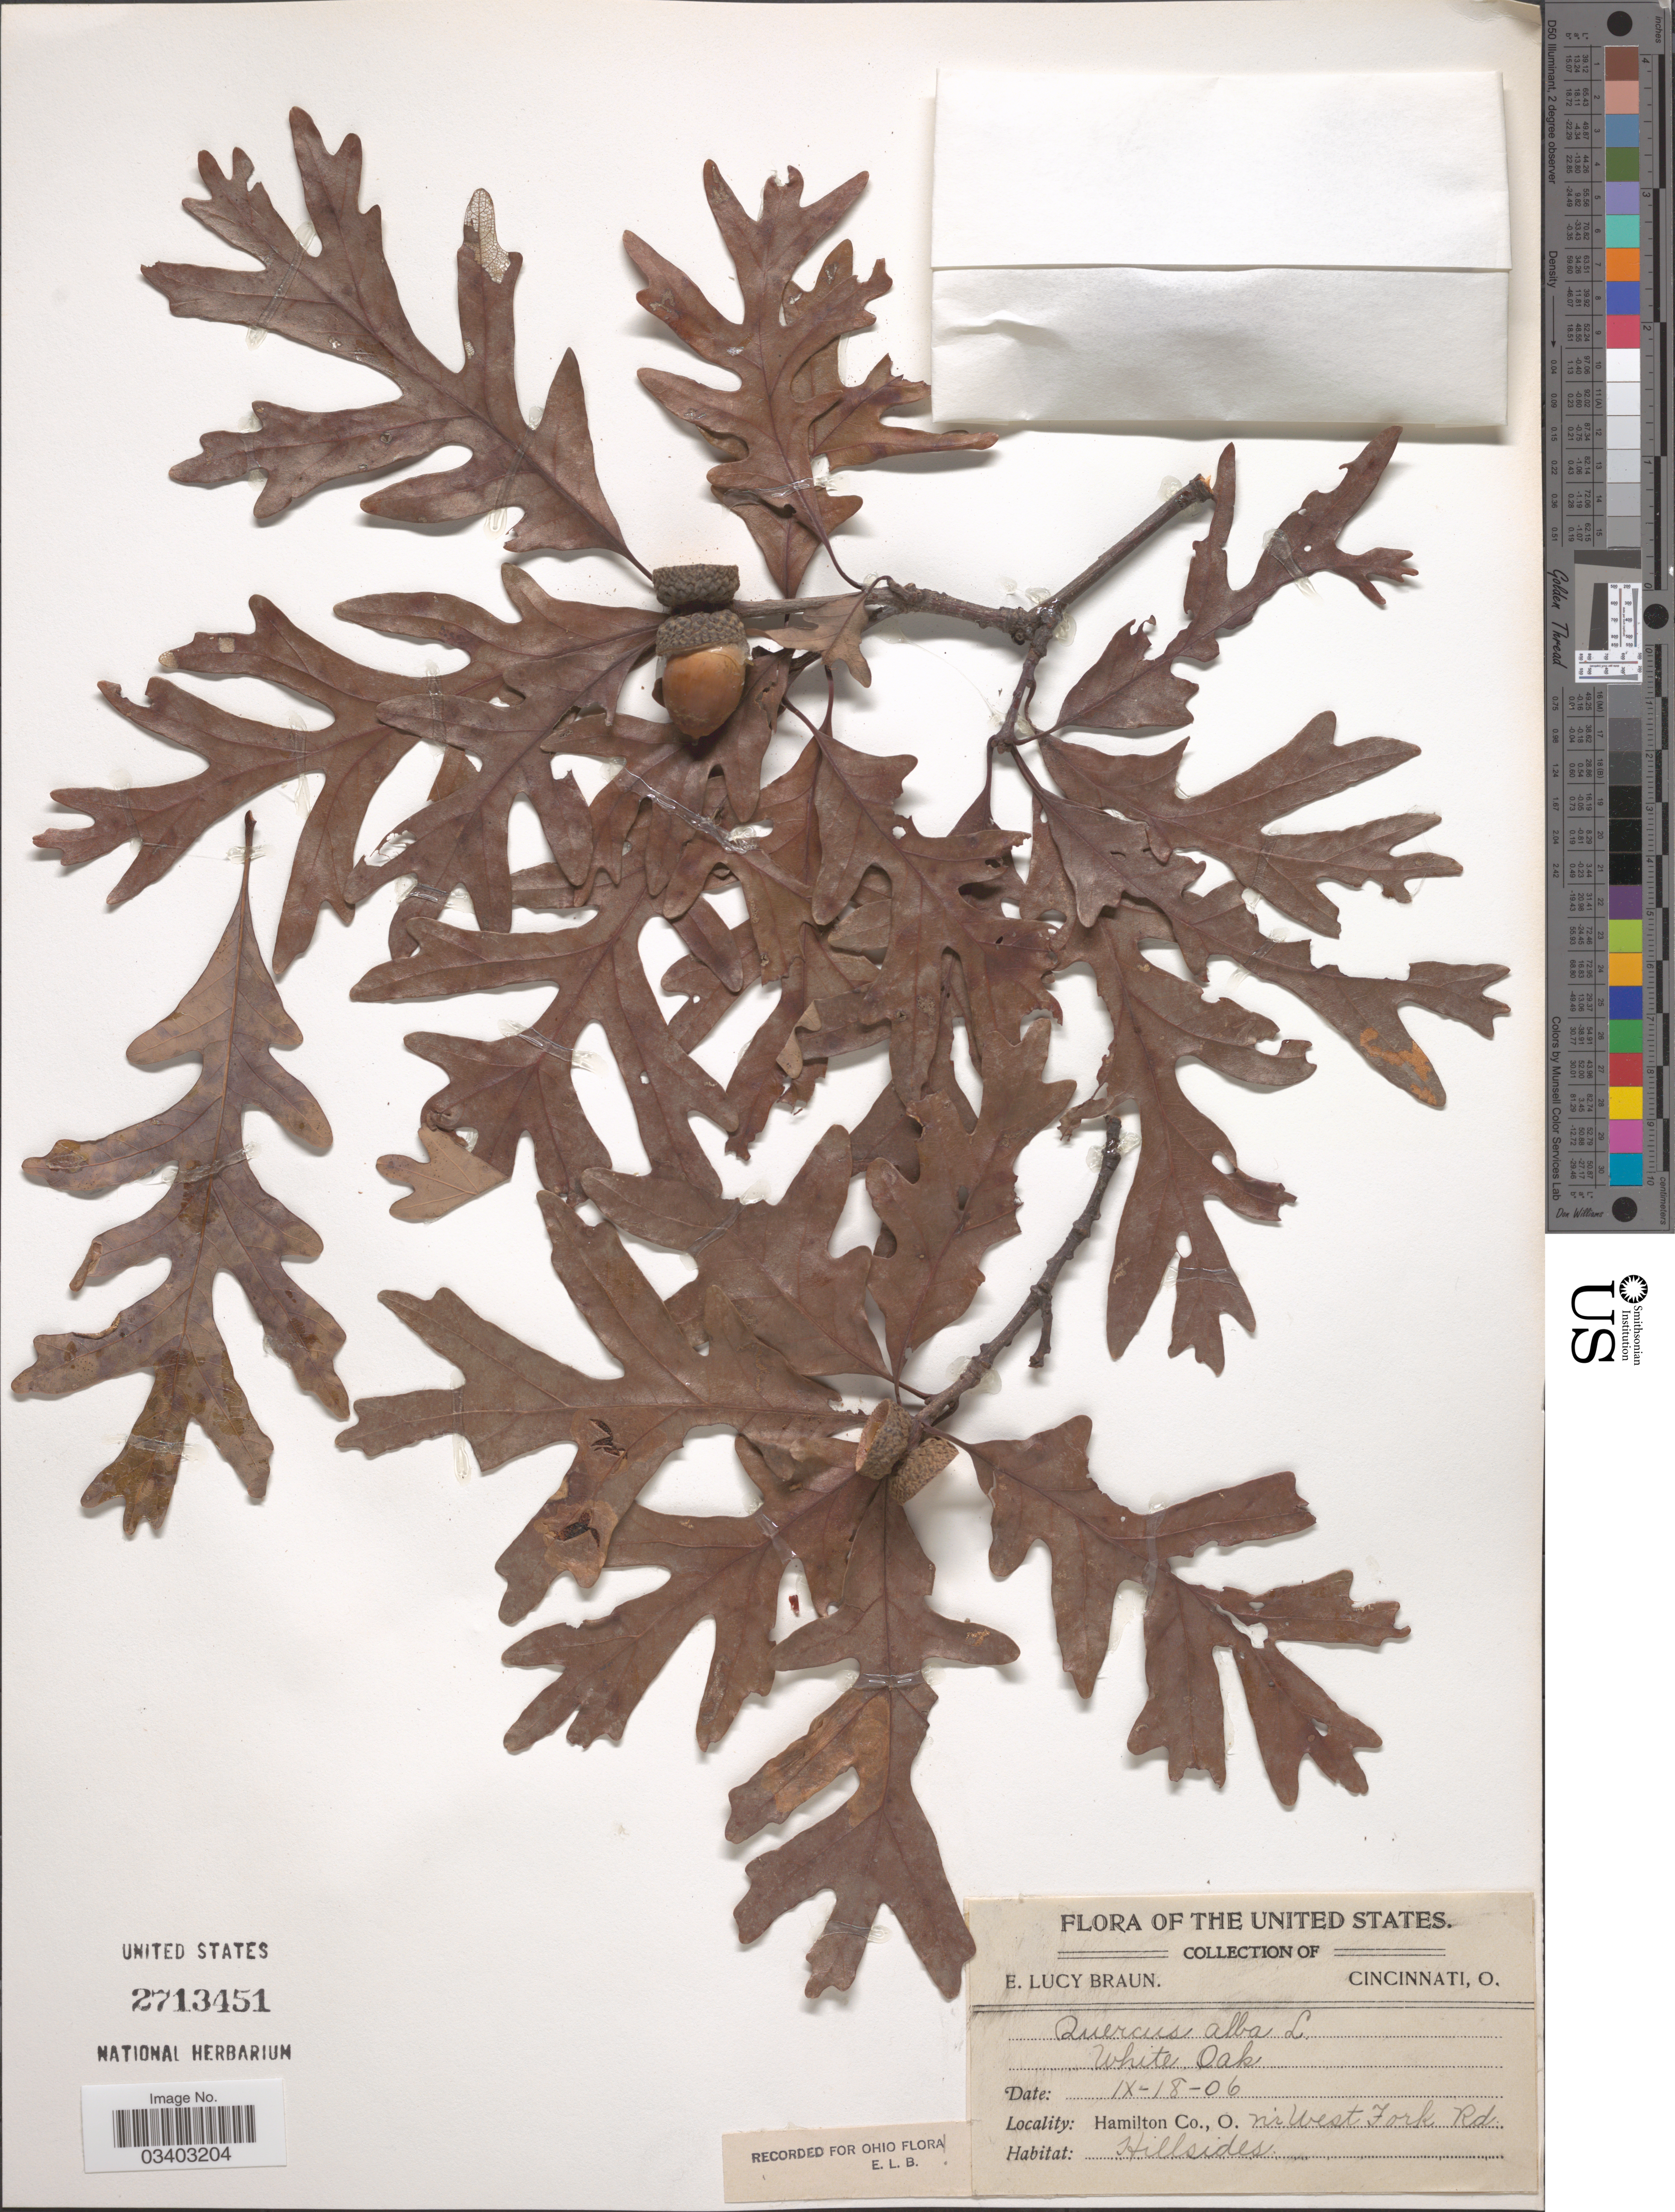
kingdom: Plantae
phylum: Tracheophyta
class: Magnoliopsida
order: Fagales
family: Fagaceae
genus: Quercus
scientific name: Quercus alba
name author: L.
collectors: E. L. Braun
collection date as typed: Transcribed d/m/y: 18/9/6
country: United States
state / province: Ohio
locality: Hamilton Co. N'r West Fork Rd. Hillsides.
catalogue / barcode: US 2713451